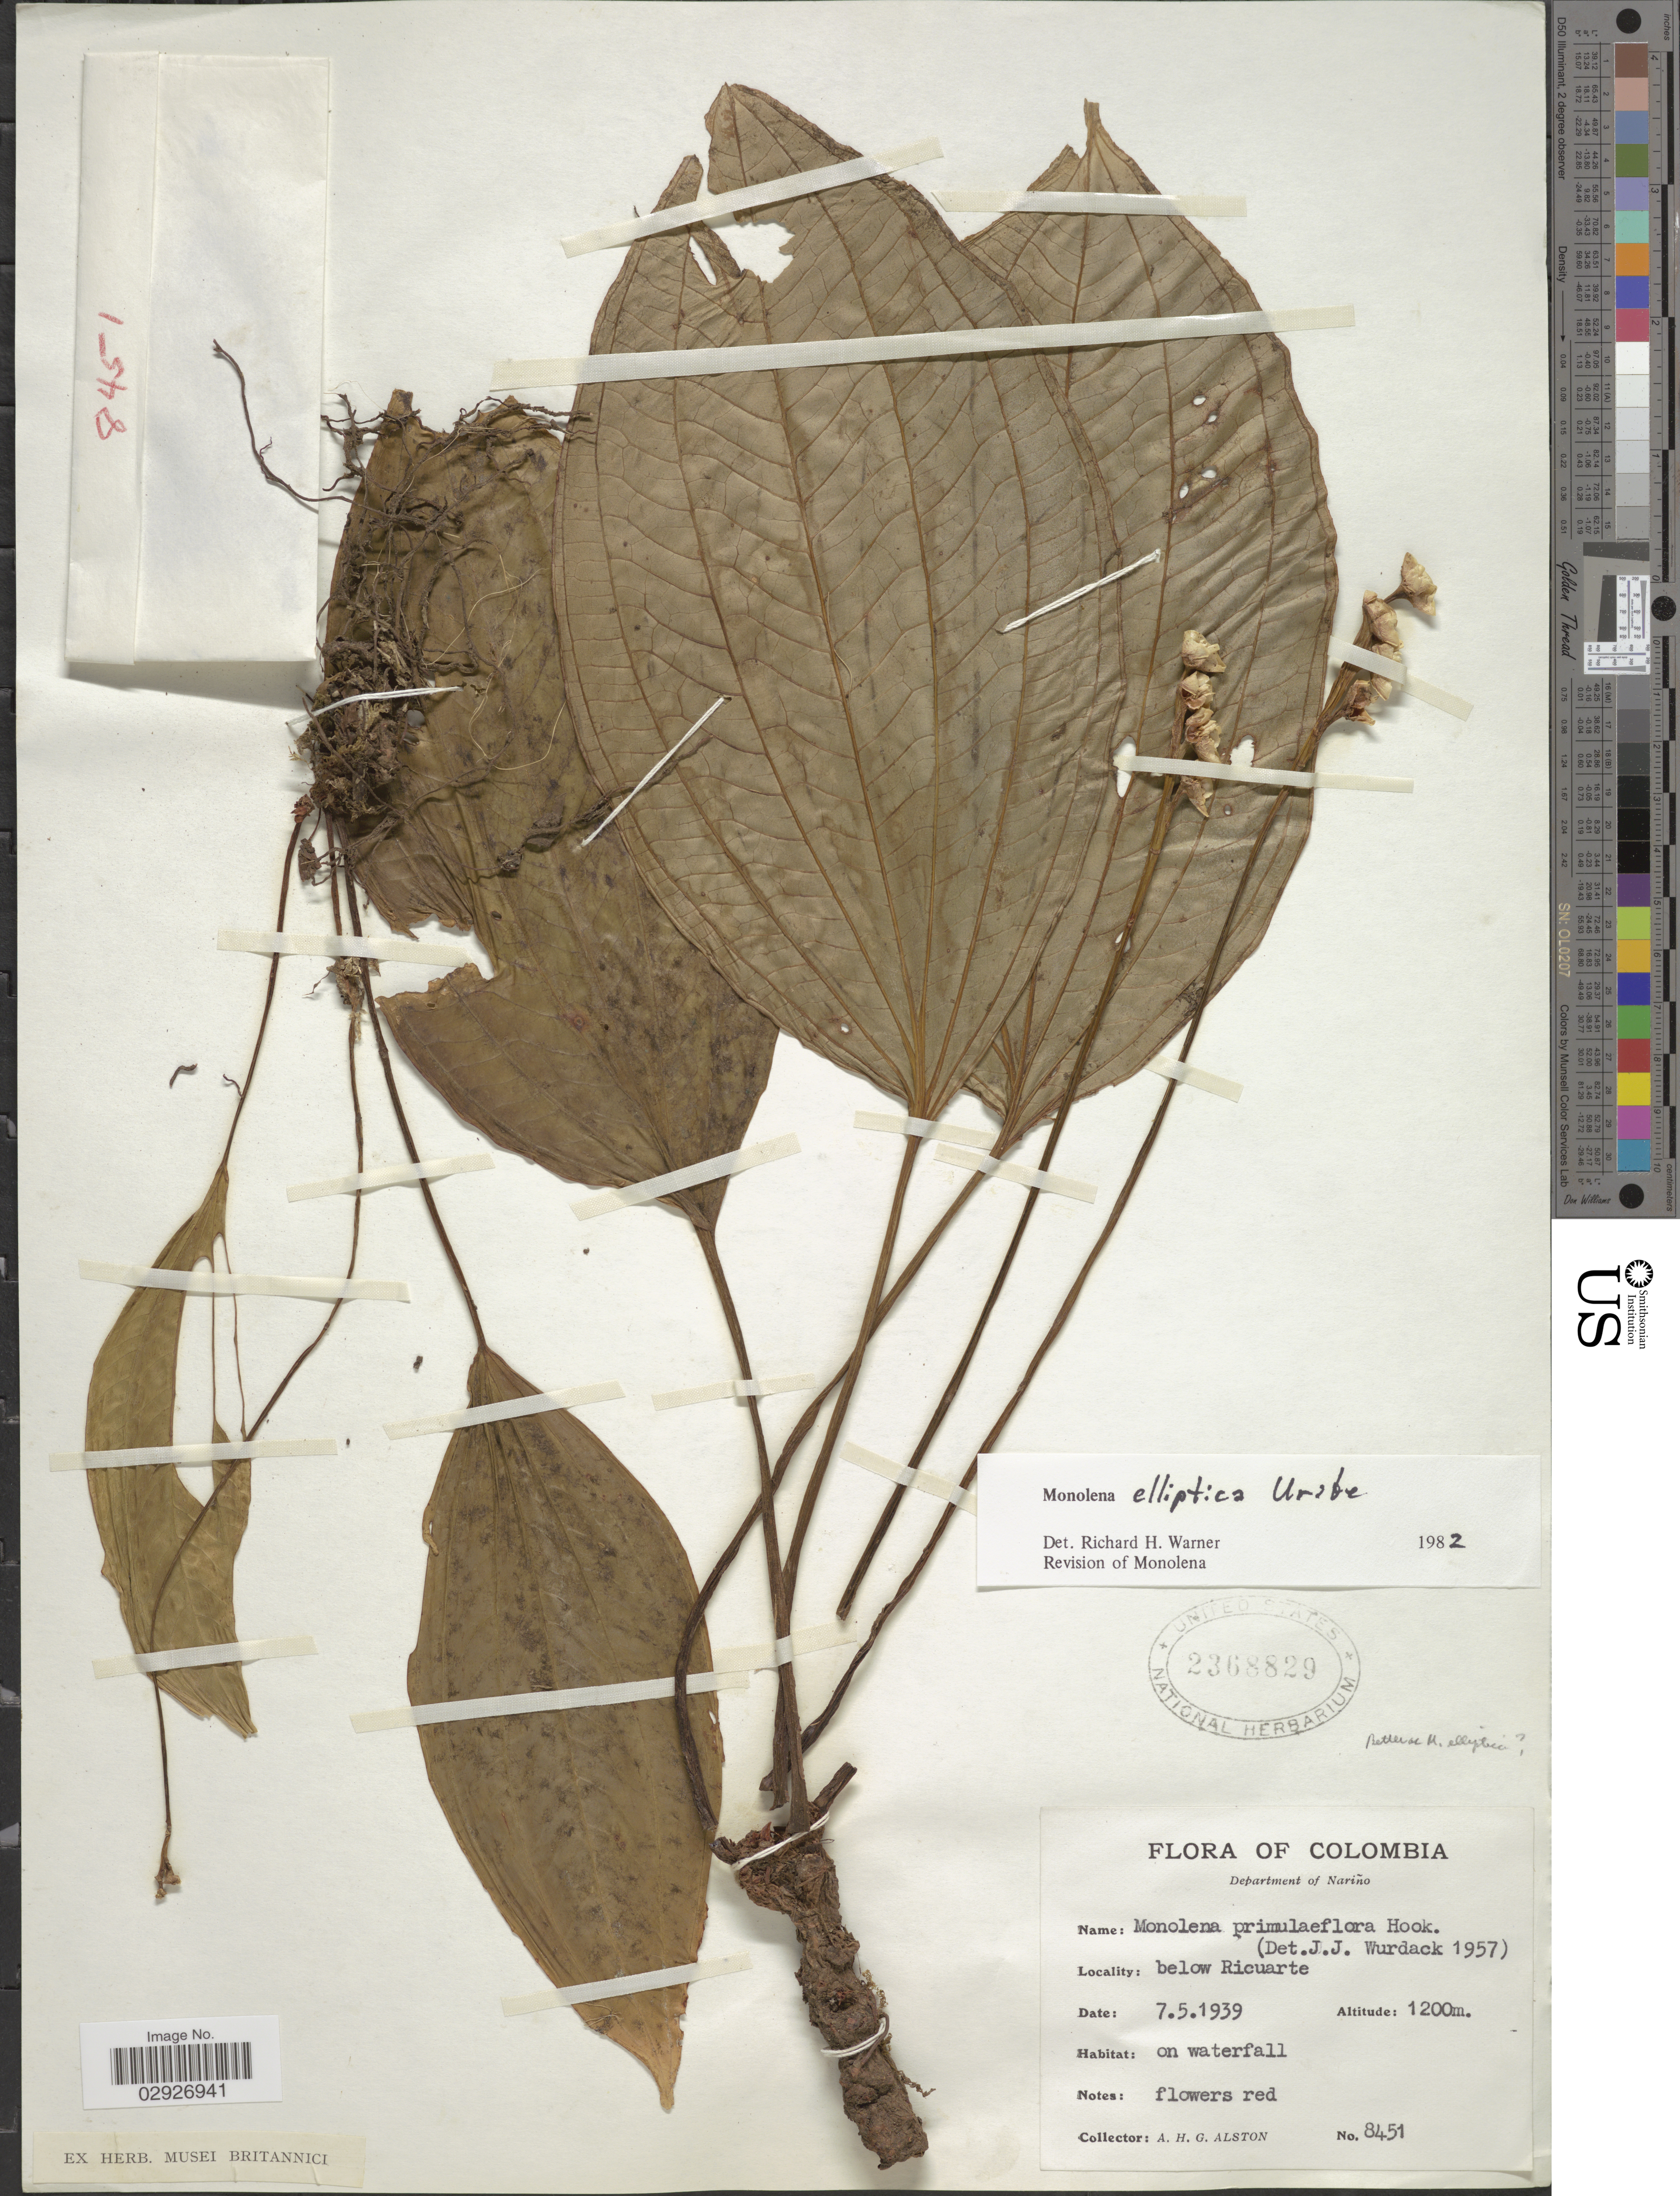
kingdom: Plantae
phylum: Tracheophyta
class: Magnoliopsida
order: Myrtales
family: Melastomataceae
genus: Monolena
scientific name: Monolena elliptica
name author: L. Uribe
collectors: A. H. Alston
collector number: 8451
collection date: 1939-05-07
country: Colombia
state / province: Nariño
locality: Department of Nariño. Below Ricuarte.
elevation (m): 1200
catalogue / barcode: US 2368829